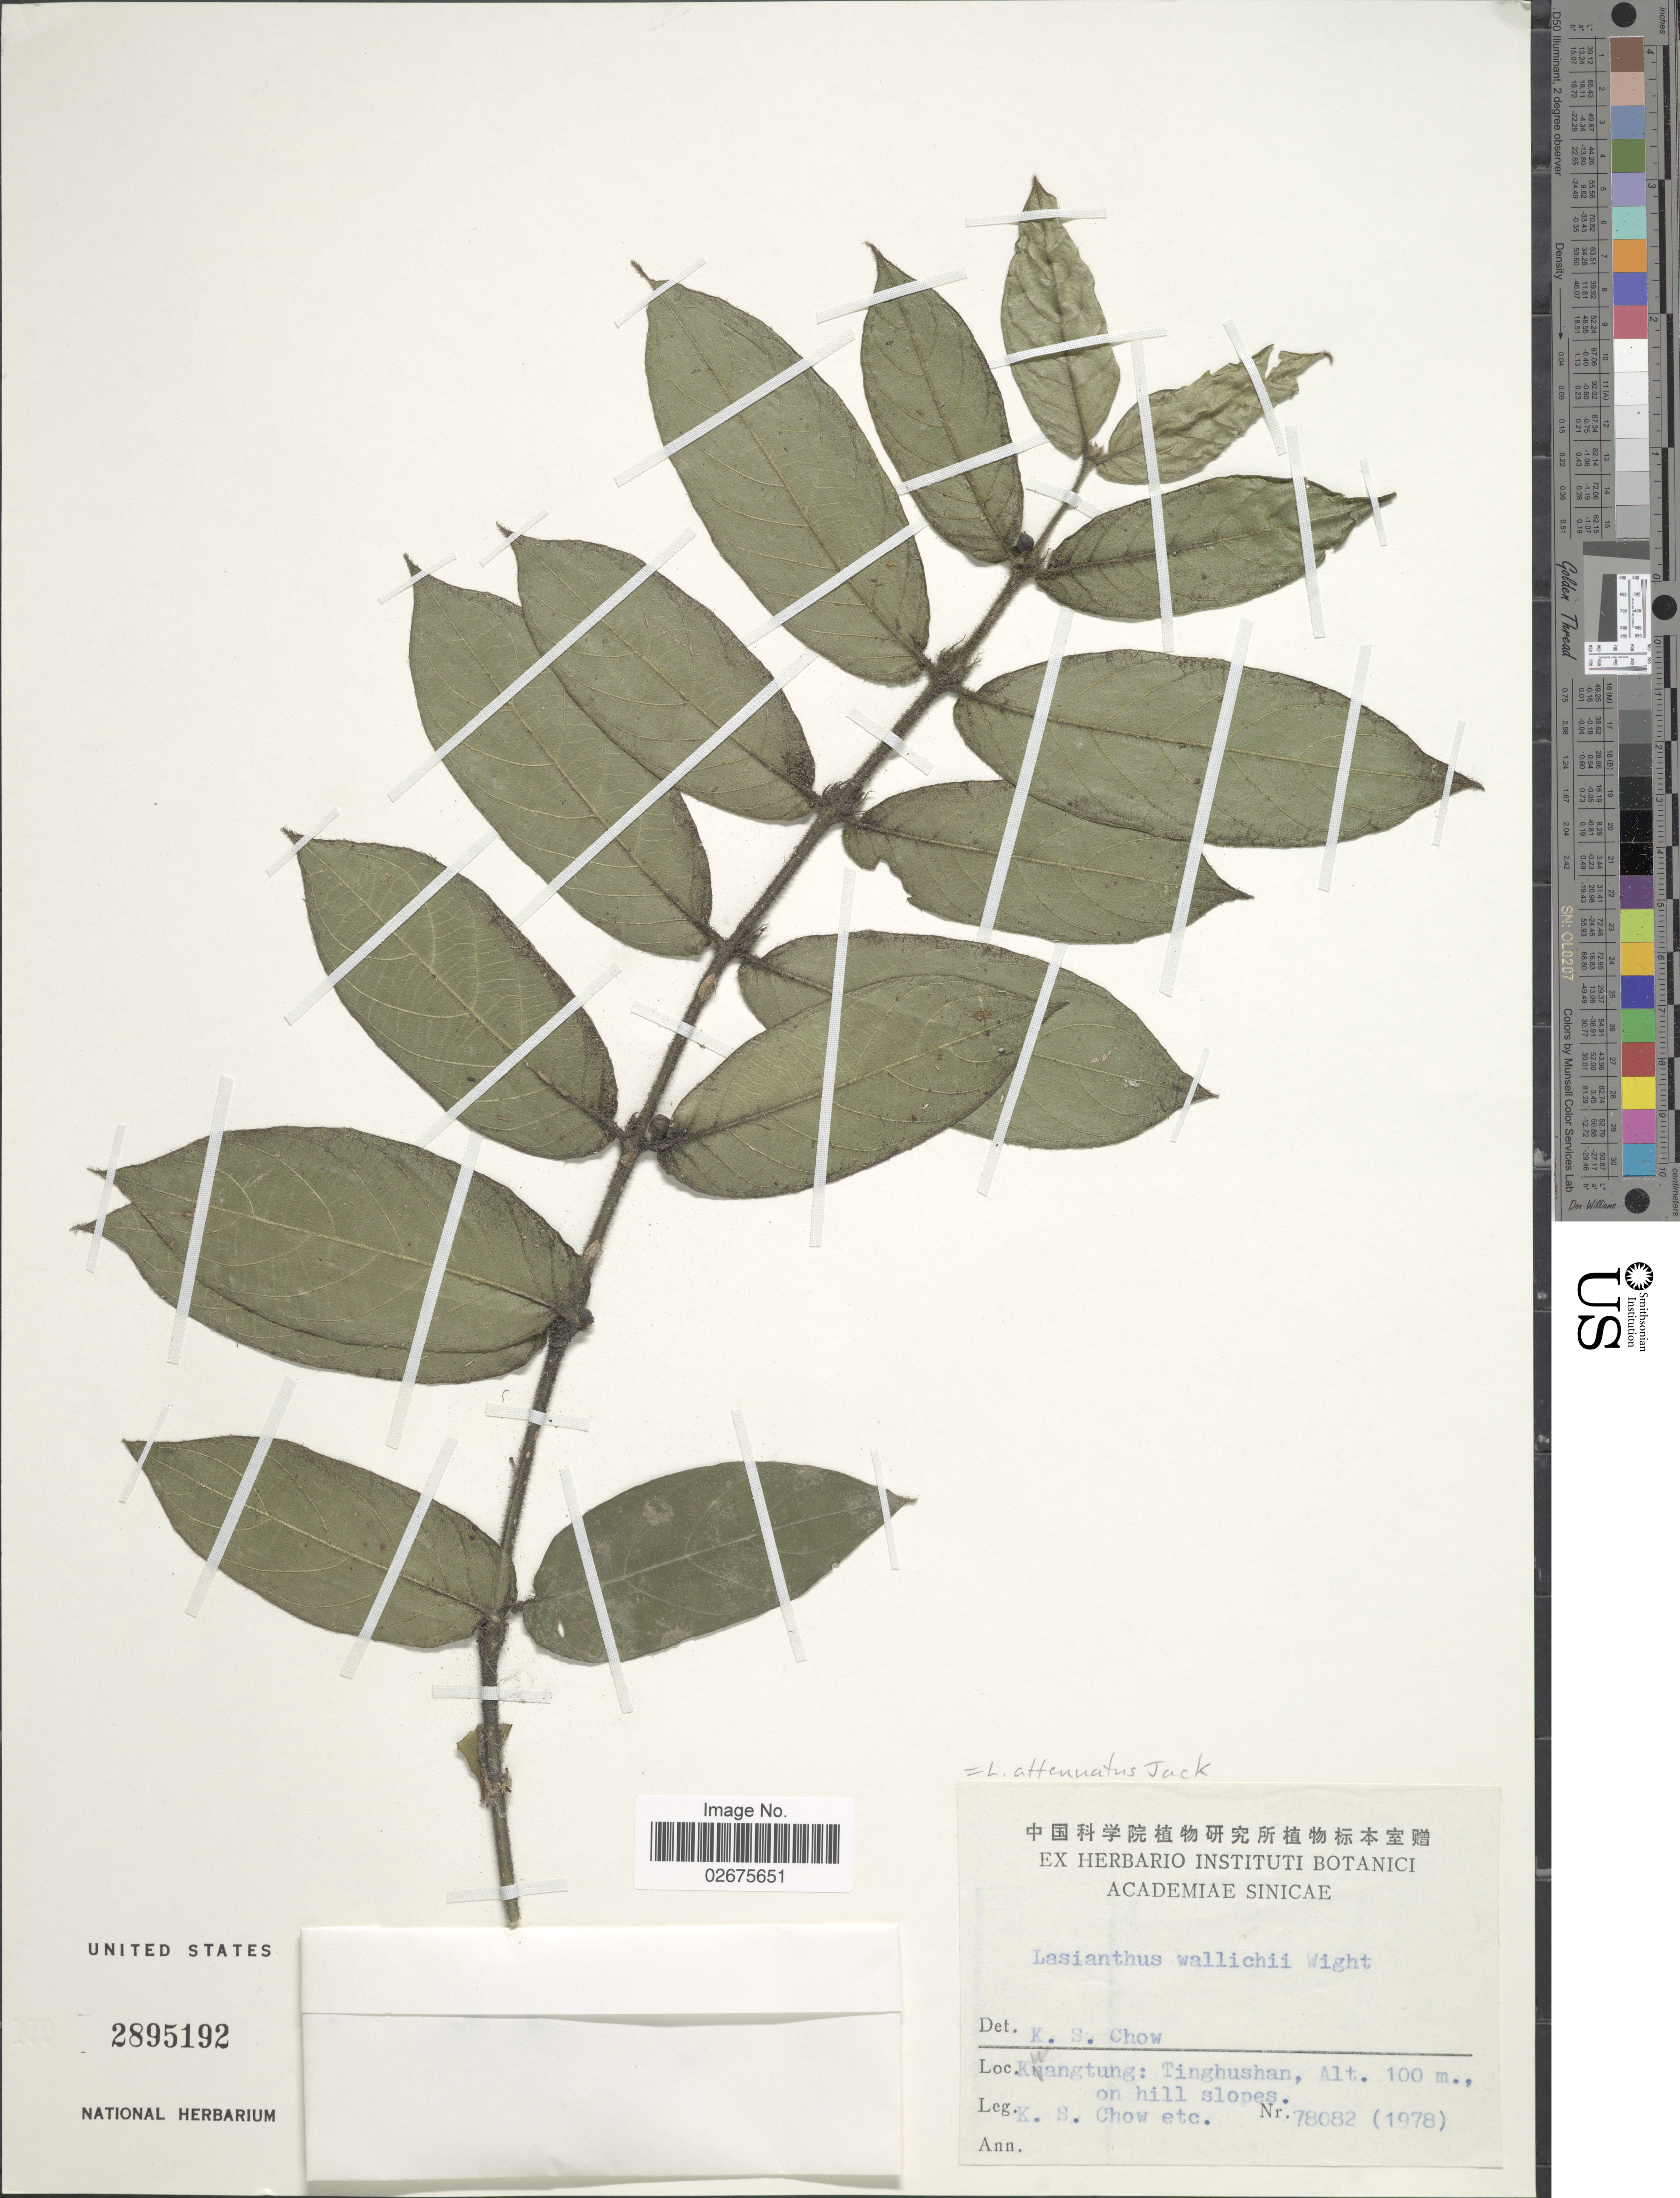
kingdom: Plantae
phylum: Tracheophyta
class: Magnoliopsida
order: Gentianales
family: Rubiaceae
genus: Lasianthus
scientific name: Lasianthus attenuatus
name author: Jack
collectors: K. S. Chow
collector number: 78082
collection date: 1978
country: China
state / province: Guangdong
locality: Kwangtung: Tinghushan, on hill slopes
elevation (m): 100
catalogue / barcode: US 2895192